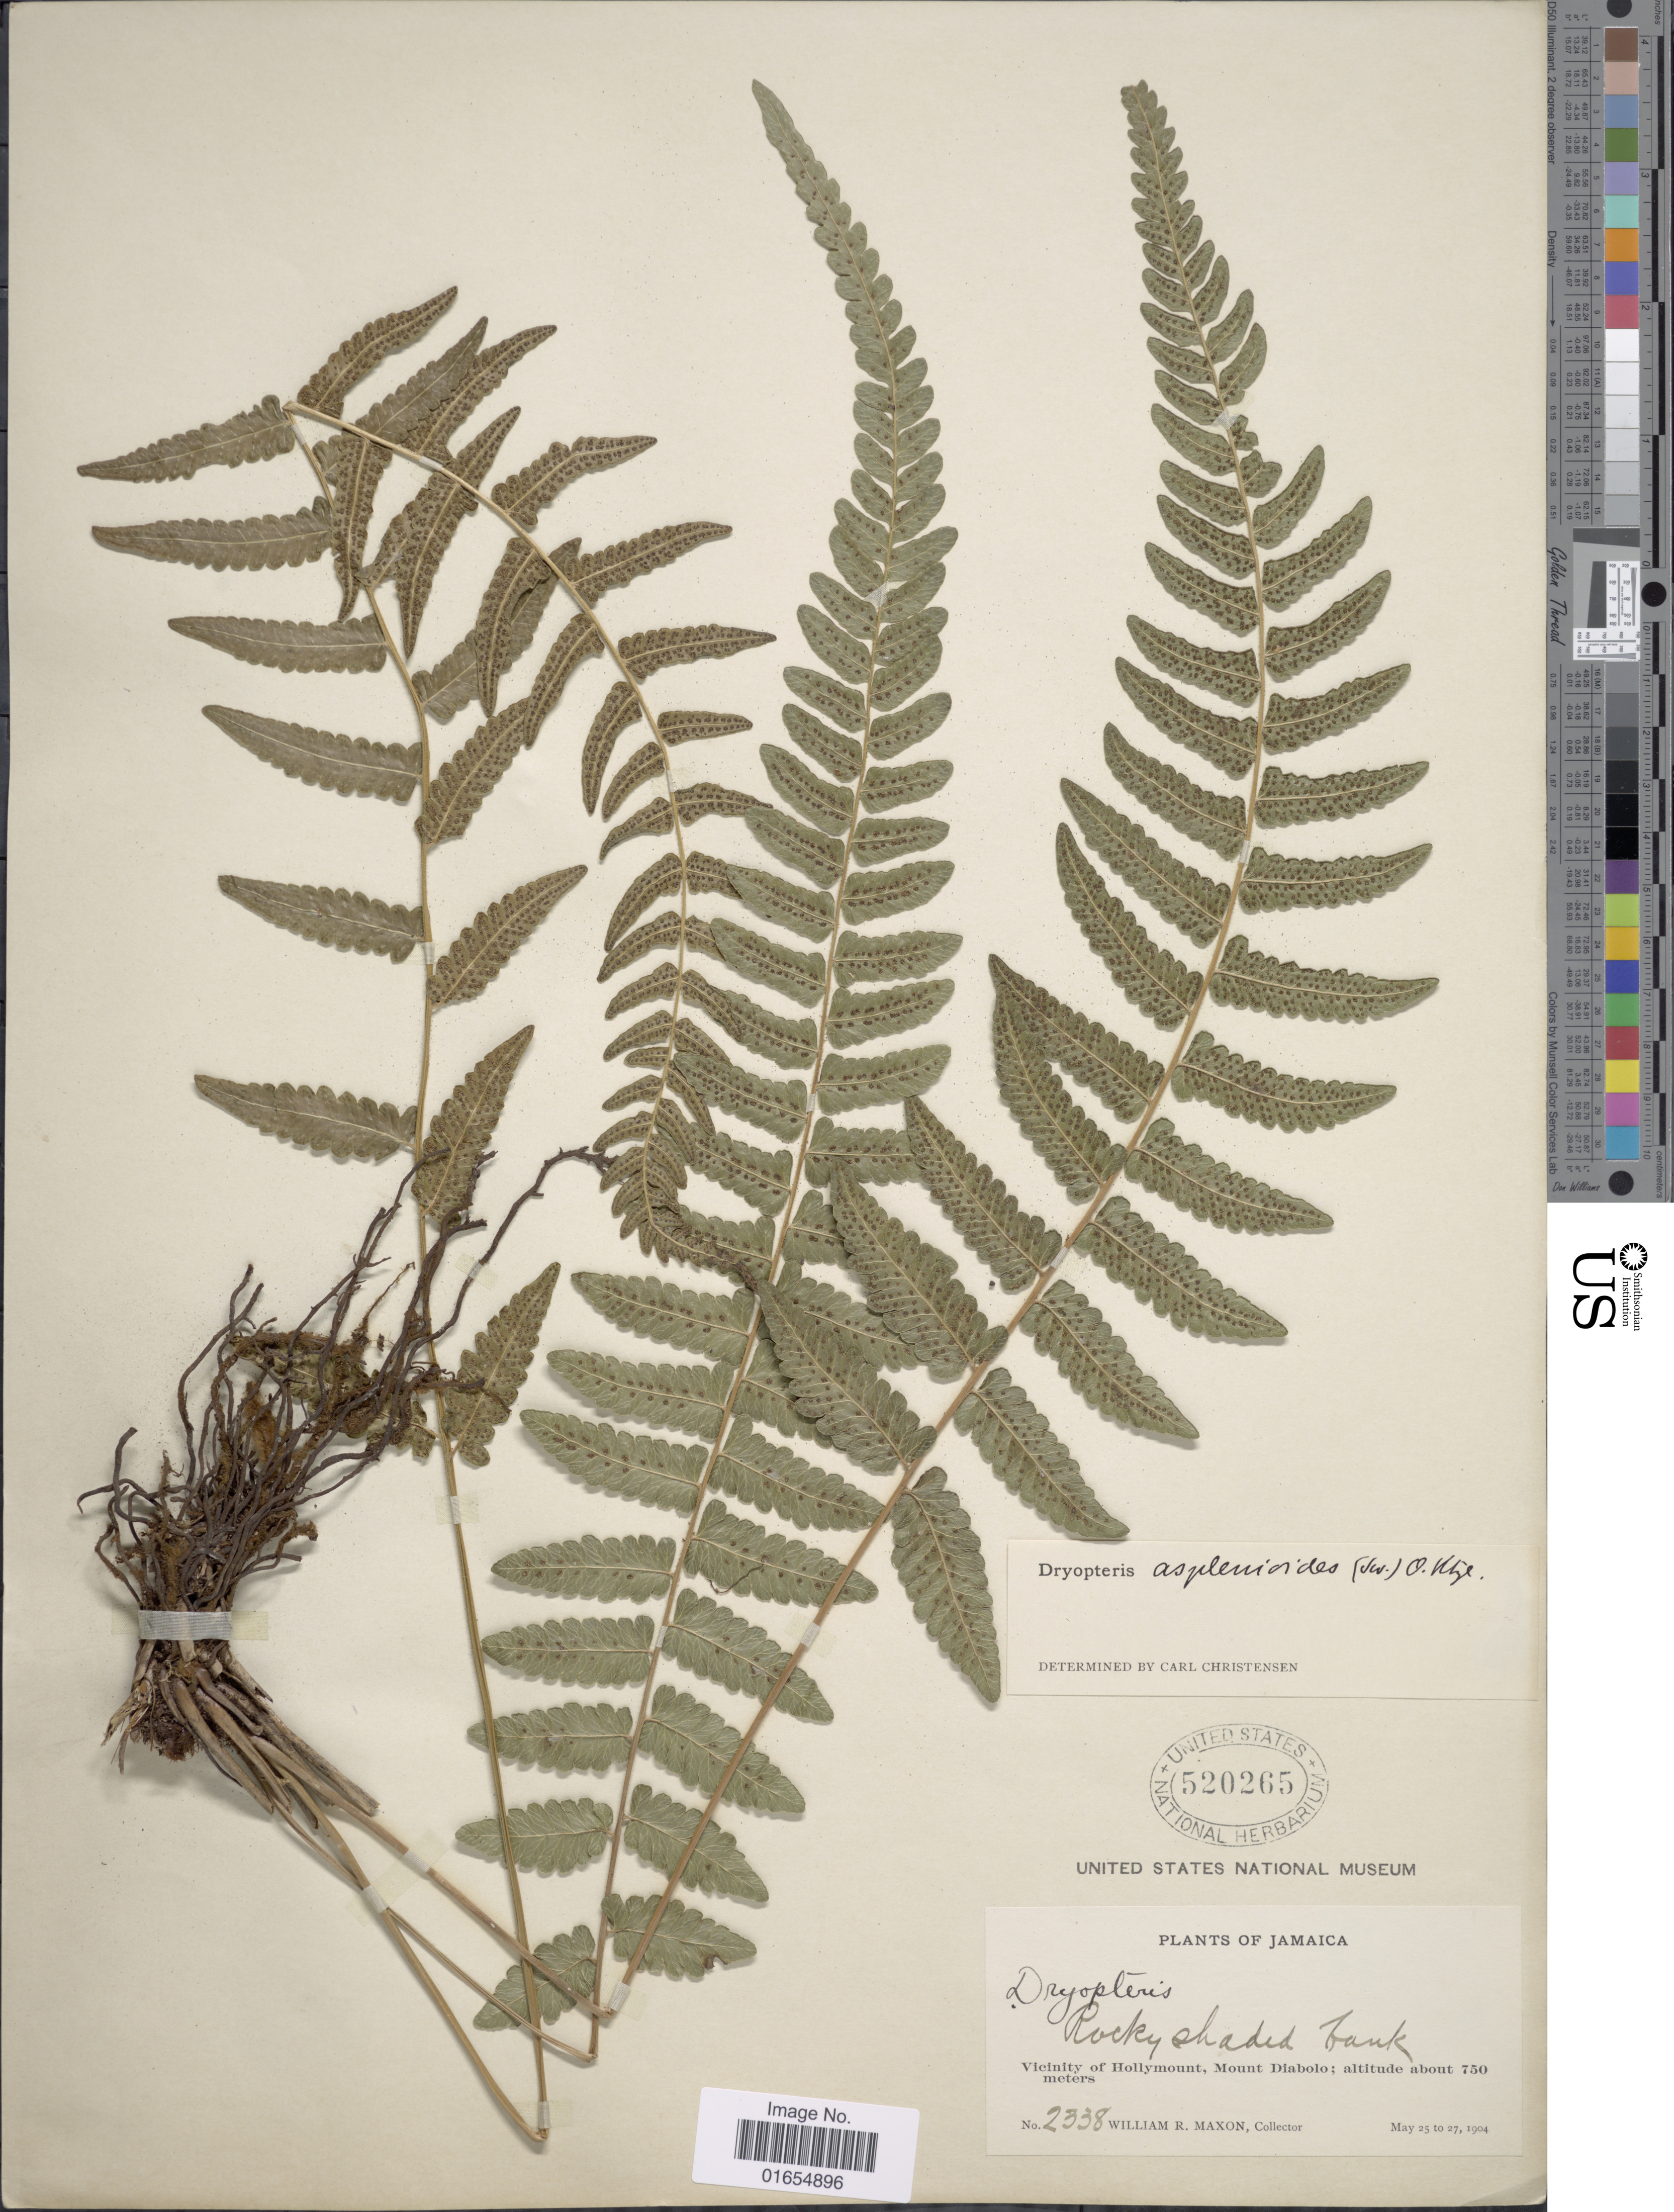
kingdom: Plantae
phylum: Tracheophyta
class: Polypodiopsida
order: Polypodiales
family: Thelypteridaceae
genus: Goniopteris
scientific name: Goniopteris retroflexa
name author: (L.) Pic. Serm.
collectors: W. R. Maxon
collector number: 2338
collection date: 1904-05-25/1904-05-27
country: Jamaica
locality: Vicinity of Hollymount, Mount Diabolo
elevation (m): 750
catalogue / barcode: US 520265